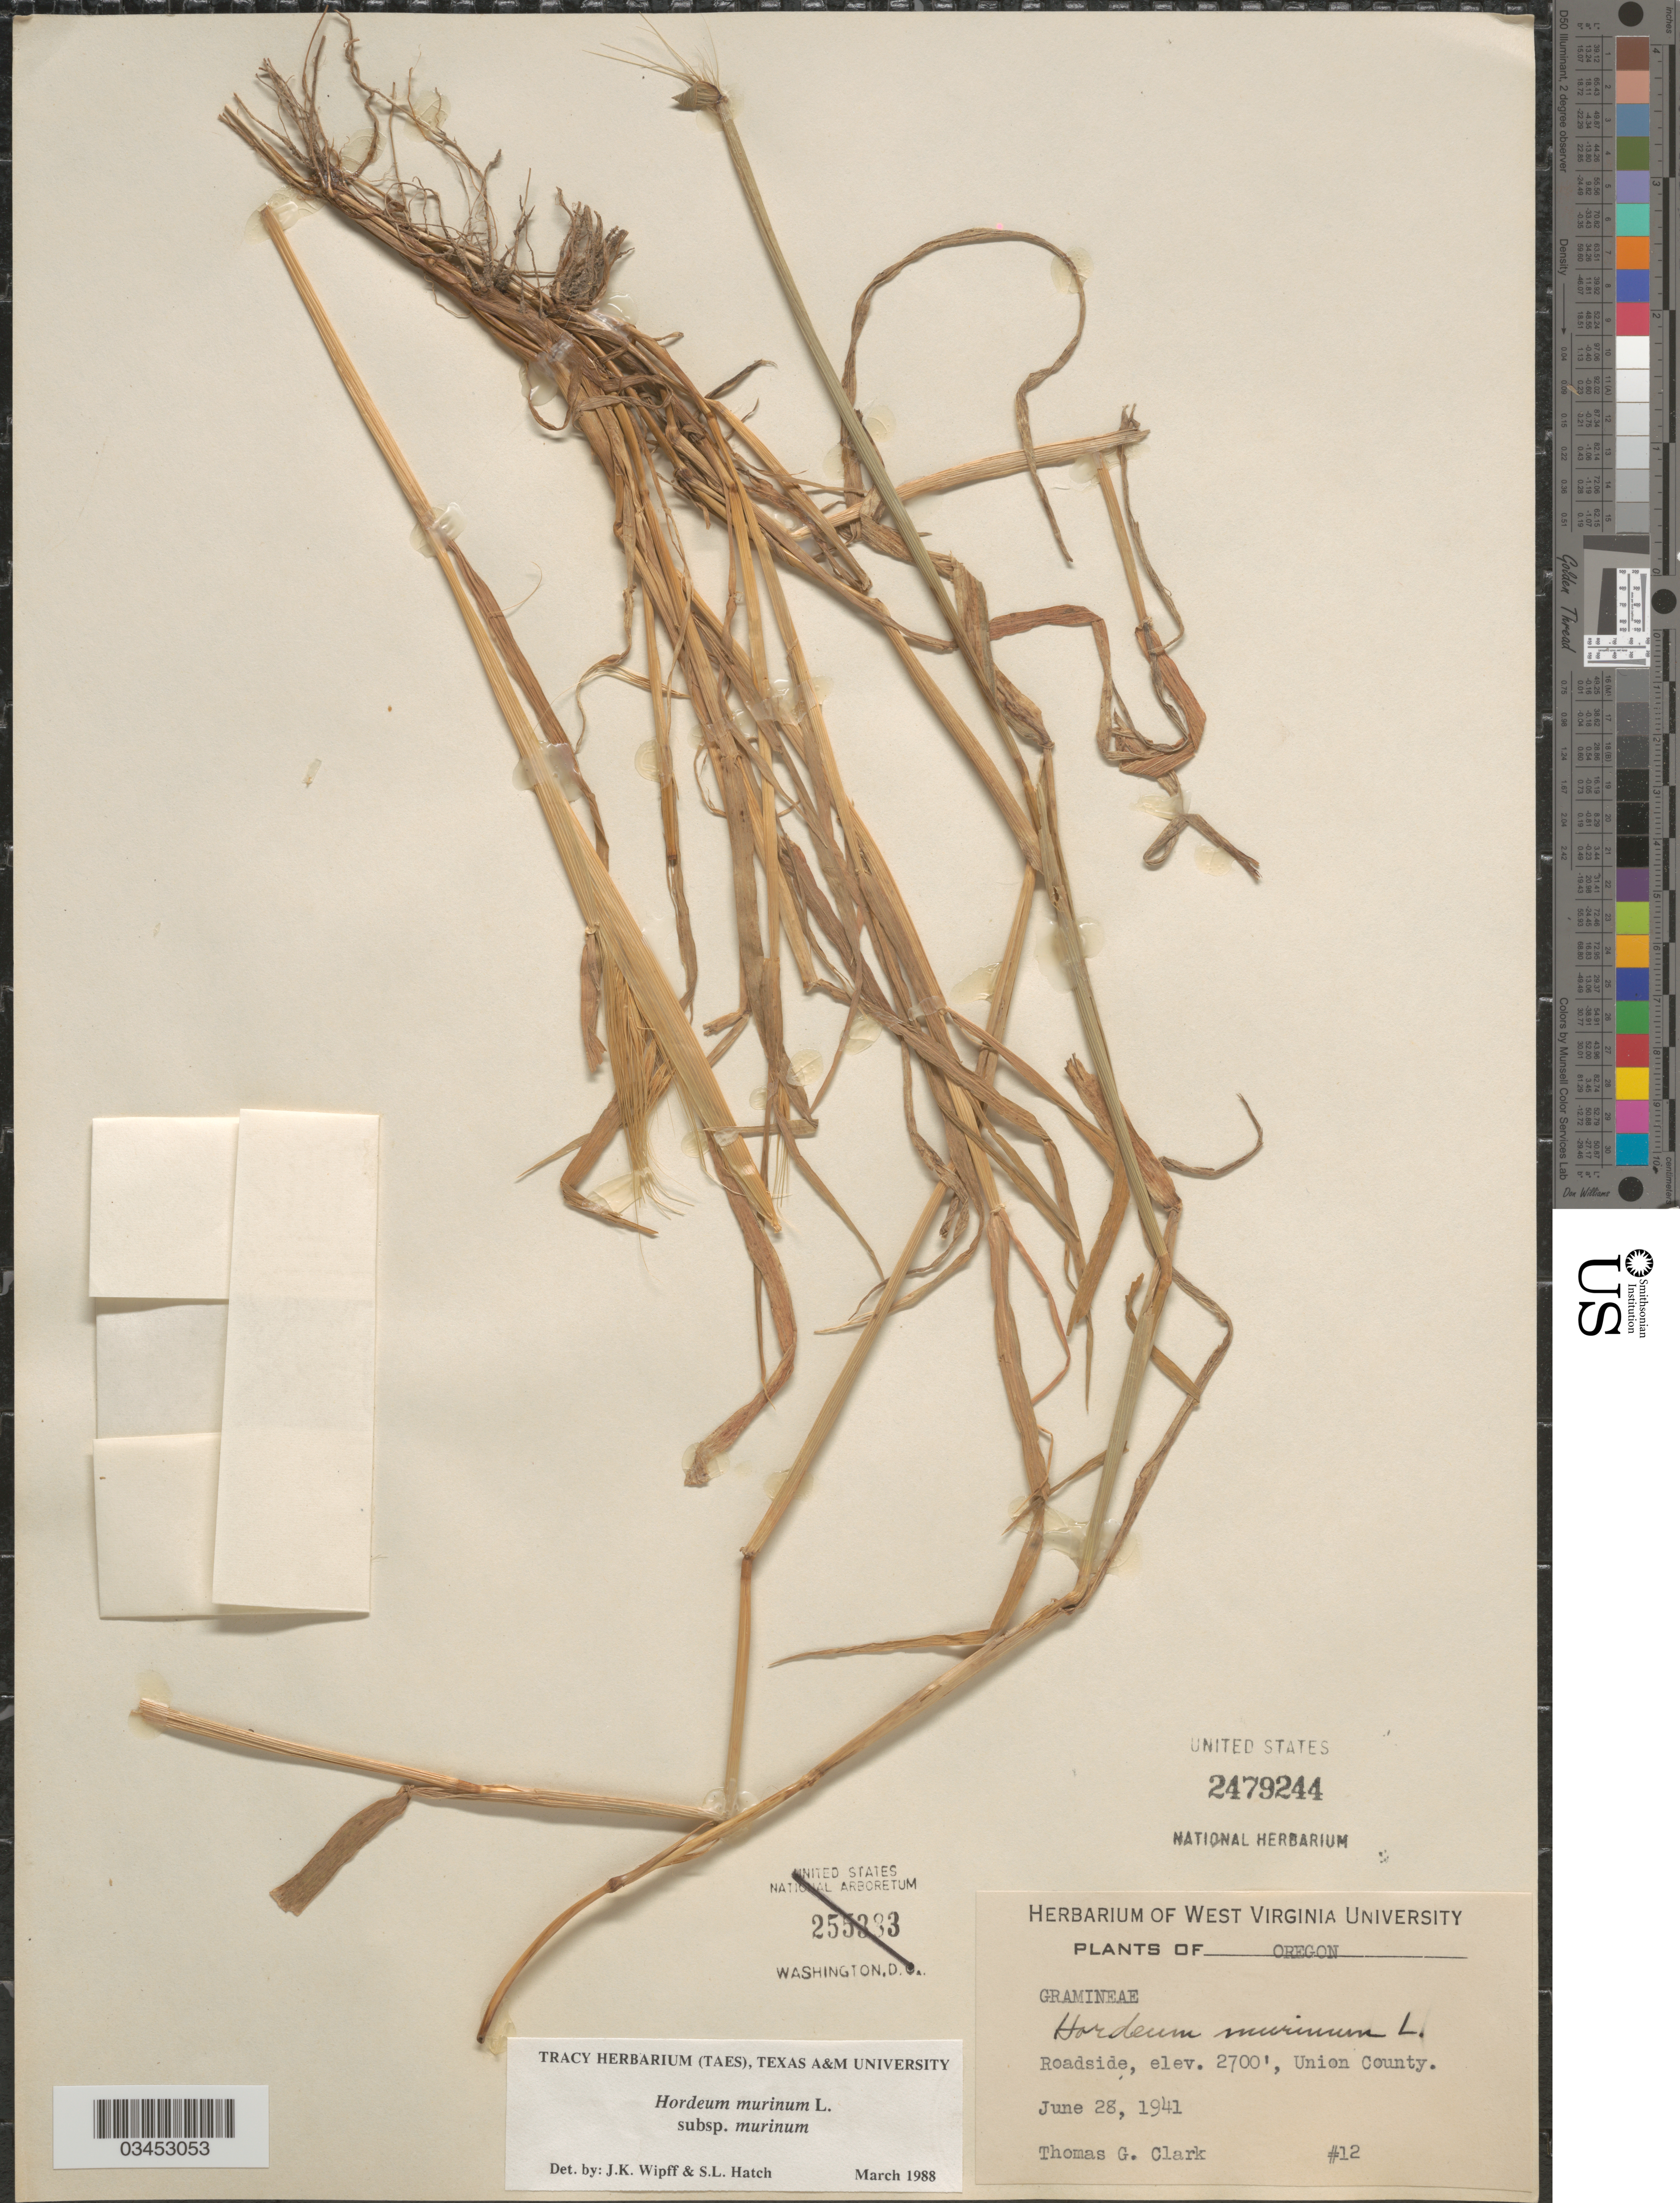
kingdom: Plantae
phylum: Tracheophyta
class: Liliopsida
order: Poales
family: Poaceae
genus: Hordeum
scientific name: Hordeum murinum subsp. murinum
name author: L.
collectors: T. Clark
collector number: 12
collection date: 1941-06-28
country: United States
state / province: Oregon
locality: Roadside, Union County.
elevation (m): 823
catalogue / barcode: US 2479244